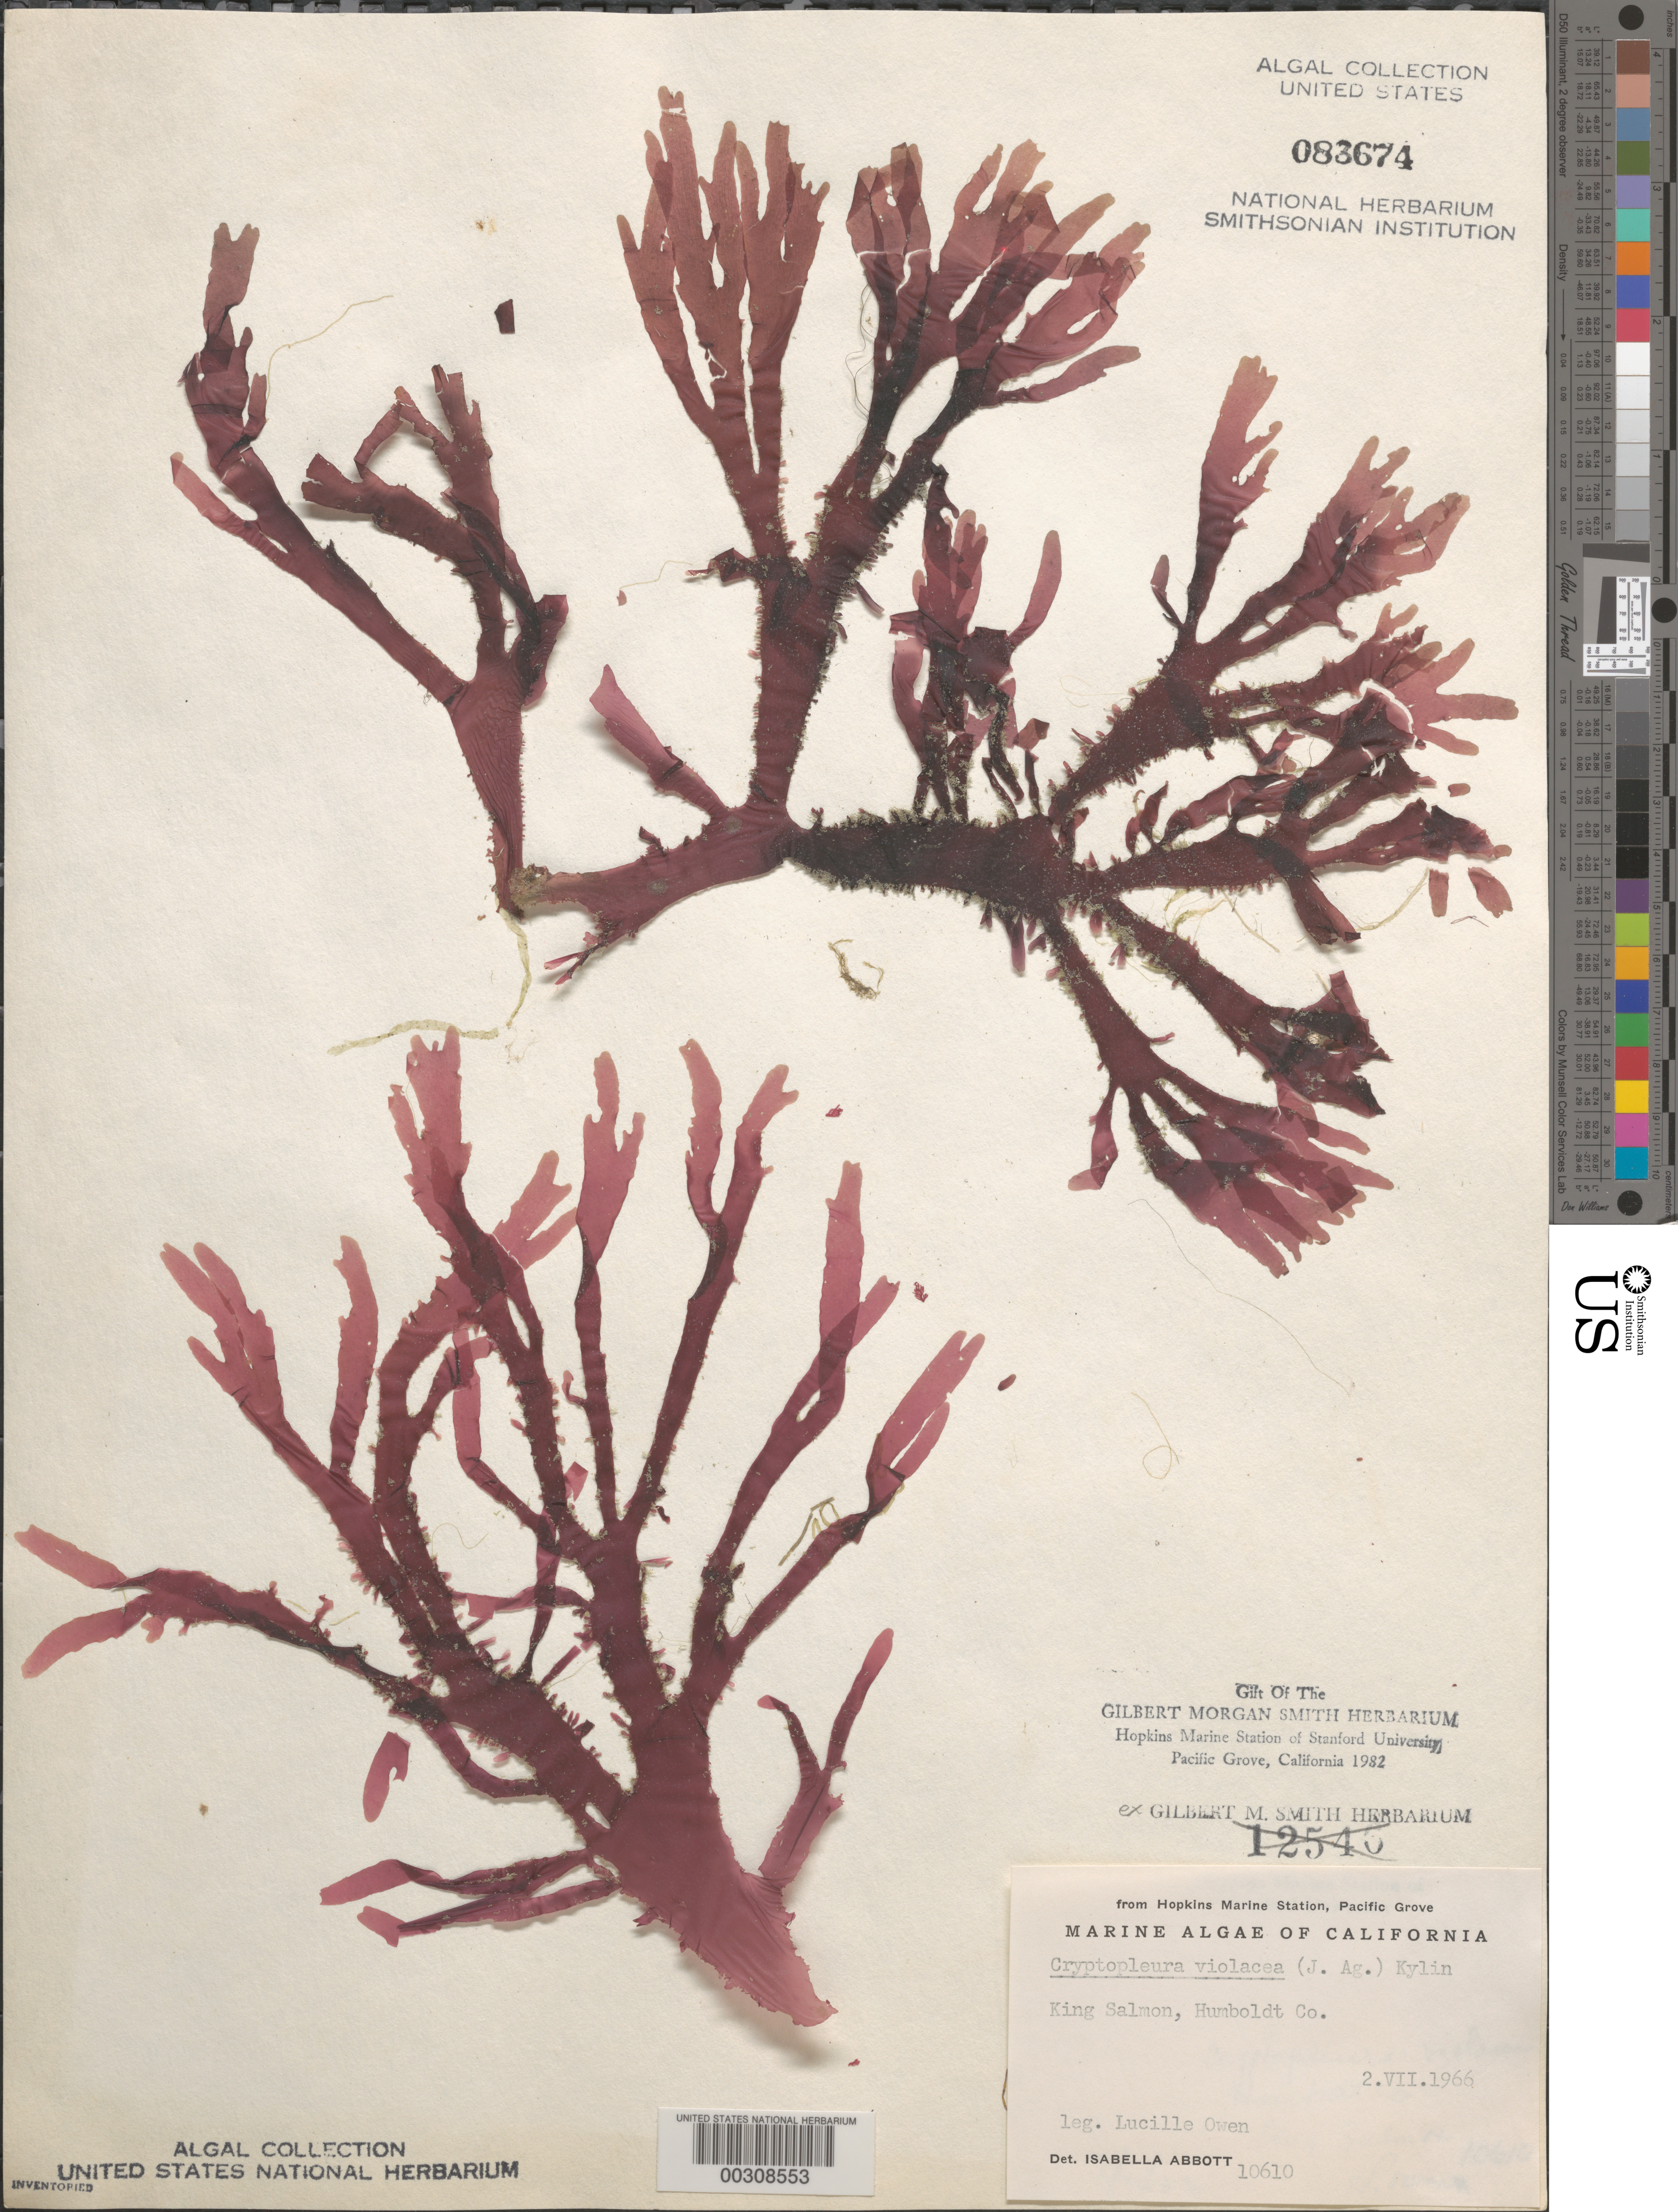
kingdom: Plantae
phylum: Rhodophyta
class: Florideophyceae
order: Ceramiales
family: Delesseriaceae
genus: Cryptopleura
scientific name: Cryptopleura violacea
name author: (J. Ag.) Kylin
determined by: Abbott, Isabella A.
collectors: L. Owen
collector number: IAA 10610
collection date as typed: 02 Jul 1966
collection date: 1966-07-02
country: United States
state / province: California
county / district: Humboldt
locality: King Salmon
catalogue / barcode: US 83674